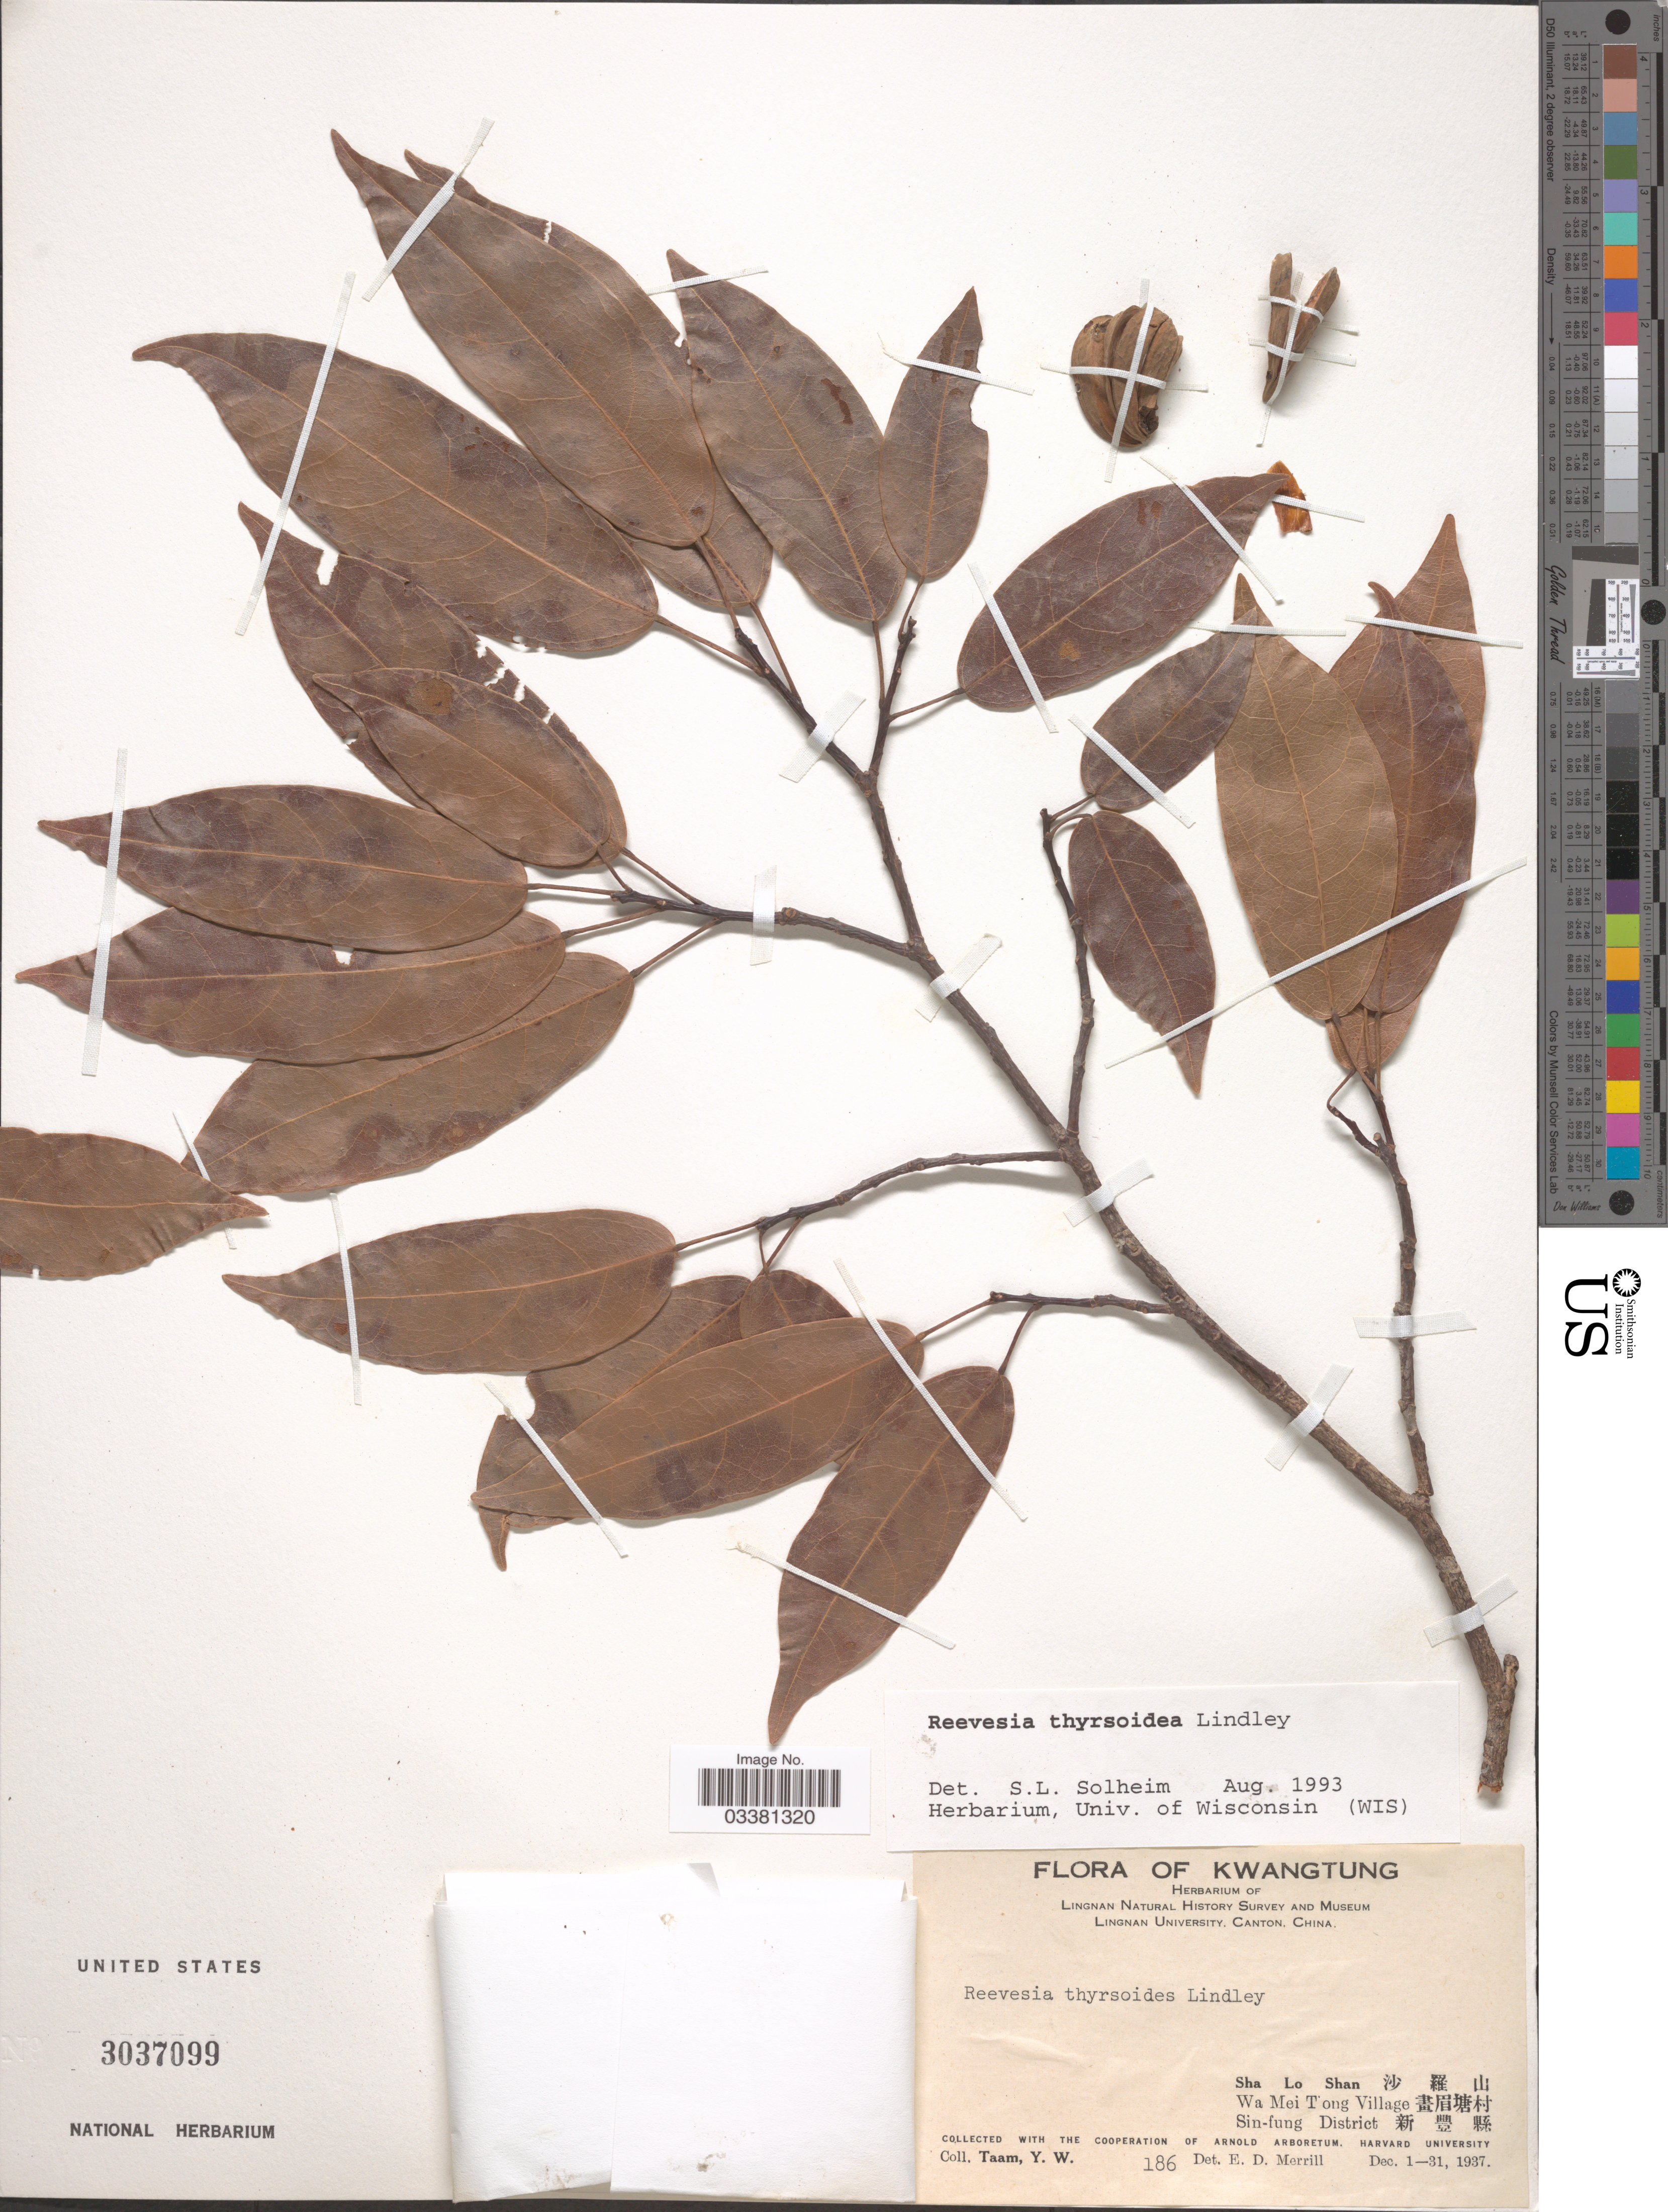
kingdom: Plantae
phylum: Tracheophyta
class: Magnoliopsida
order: Malvales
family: Malvaceae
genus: Reevesia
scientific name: Reevesia thyrsoidea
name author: Lindl.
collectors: Y. W. Taam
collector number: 186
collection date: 1937-12-01/1937-12-31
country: China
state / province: Guangdong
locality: Kwangtung. Sha Lo Shan X. Wai Mei Tong Village X. Sin-fung District X.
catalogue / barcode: US 3037099